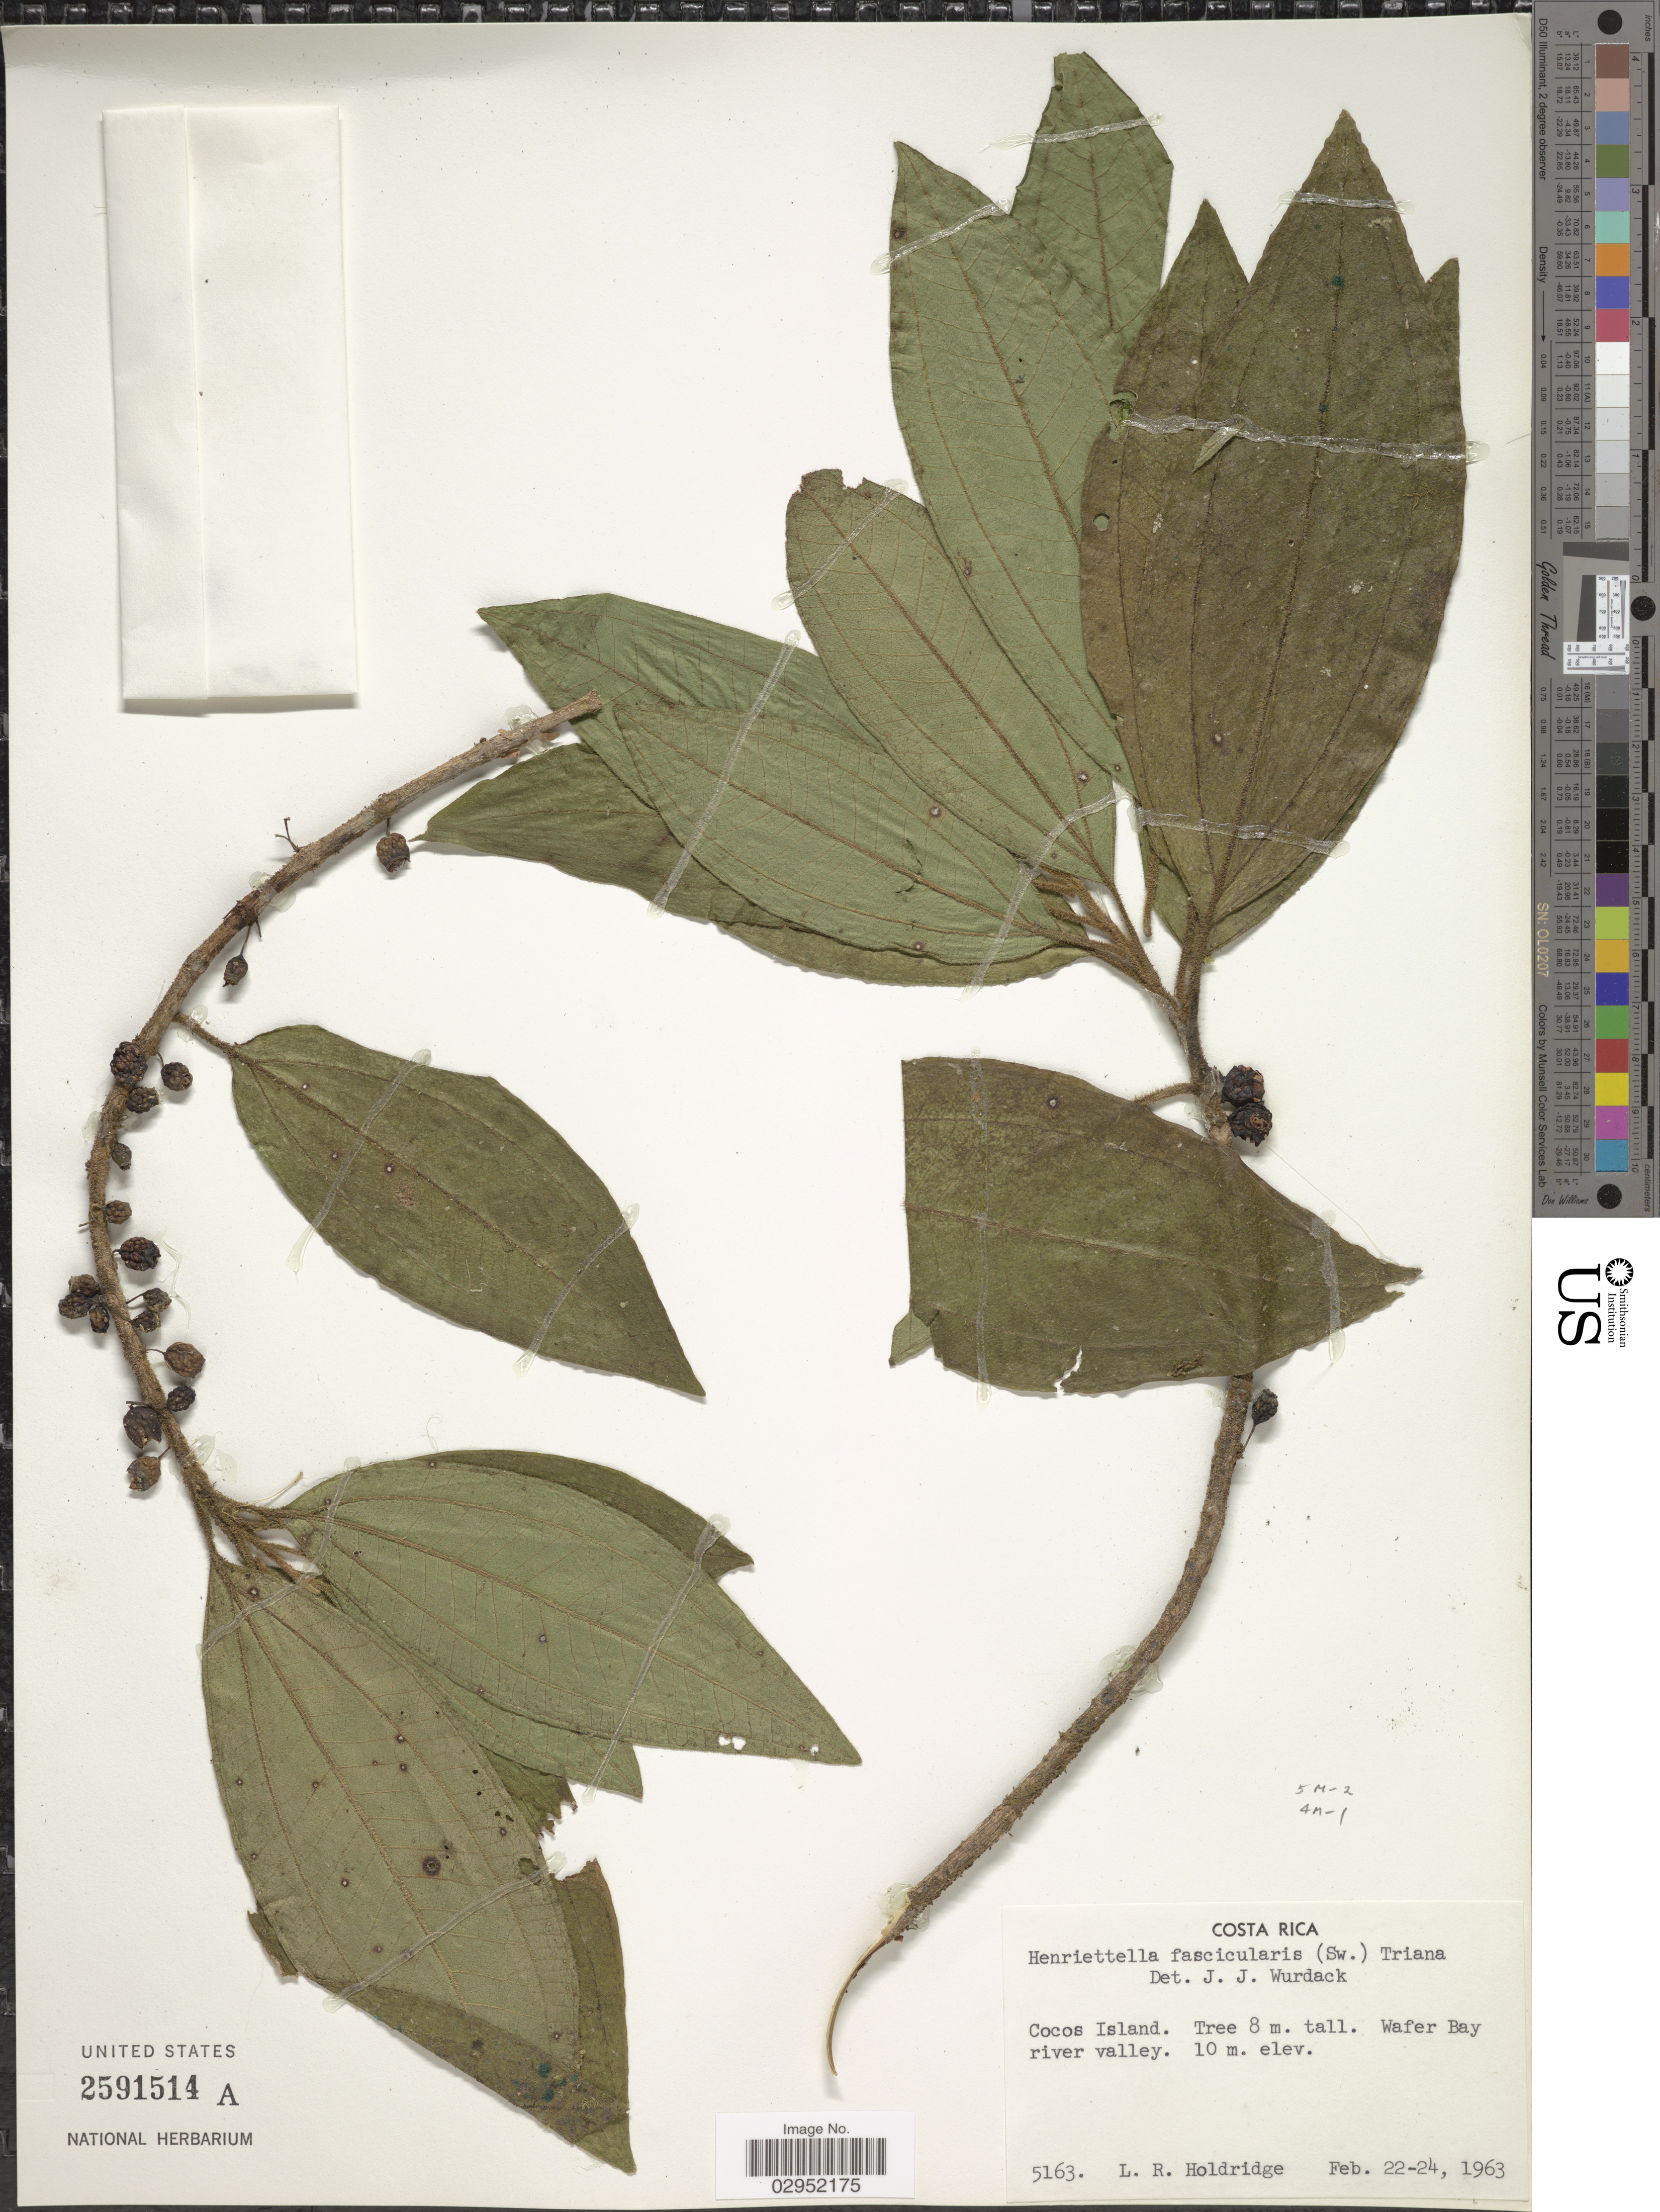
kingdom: Plantae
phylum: Tracheophyta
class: Magnoliopsida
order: Myrtales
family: Melastomataceae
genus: Henriettea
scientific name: Henriettea fascicularis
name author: (Sw.) M. Gómez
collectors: L. Holdridge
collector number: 5163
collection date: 1963-02-22/1963-02-24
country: Costa Rica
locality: Cocos Island. Wafer Bay river valley.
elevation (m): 10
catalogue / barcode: US 2591514A